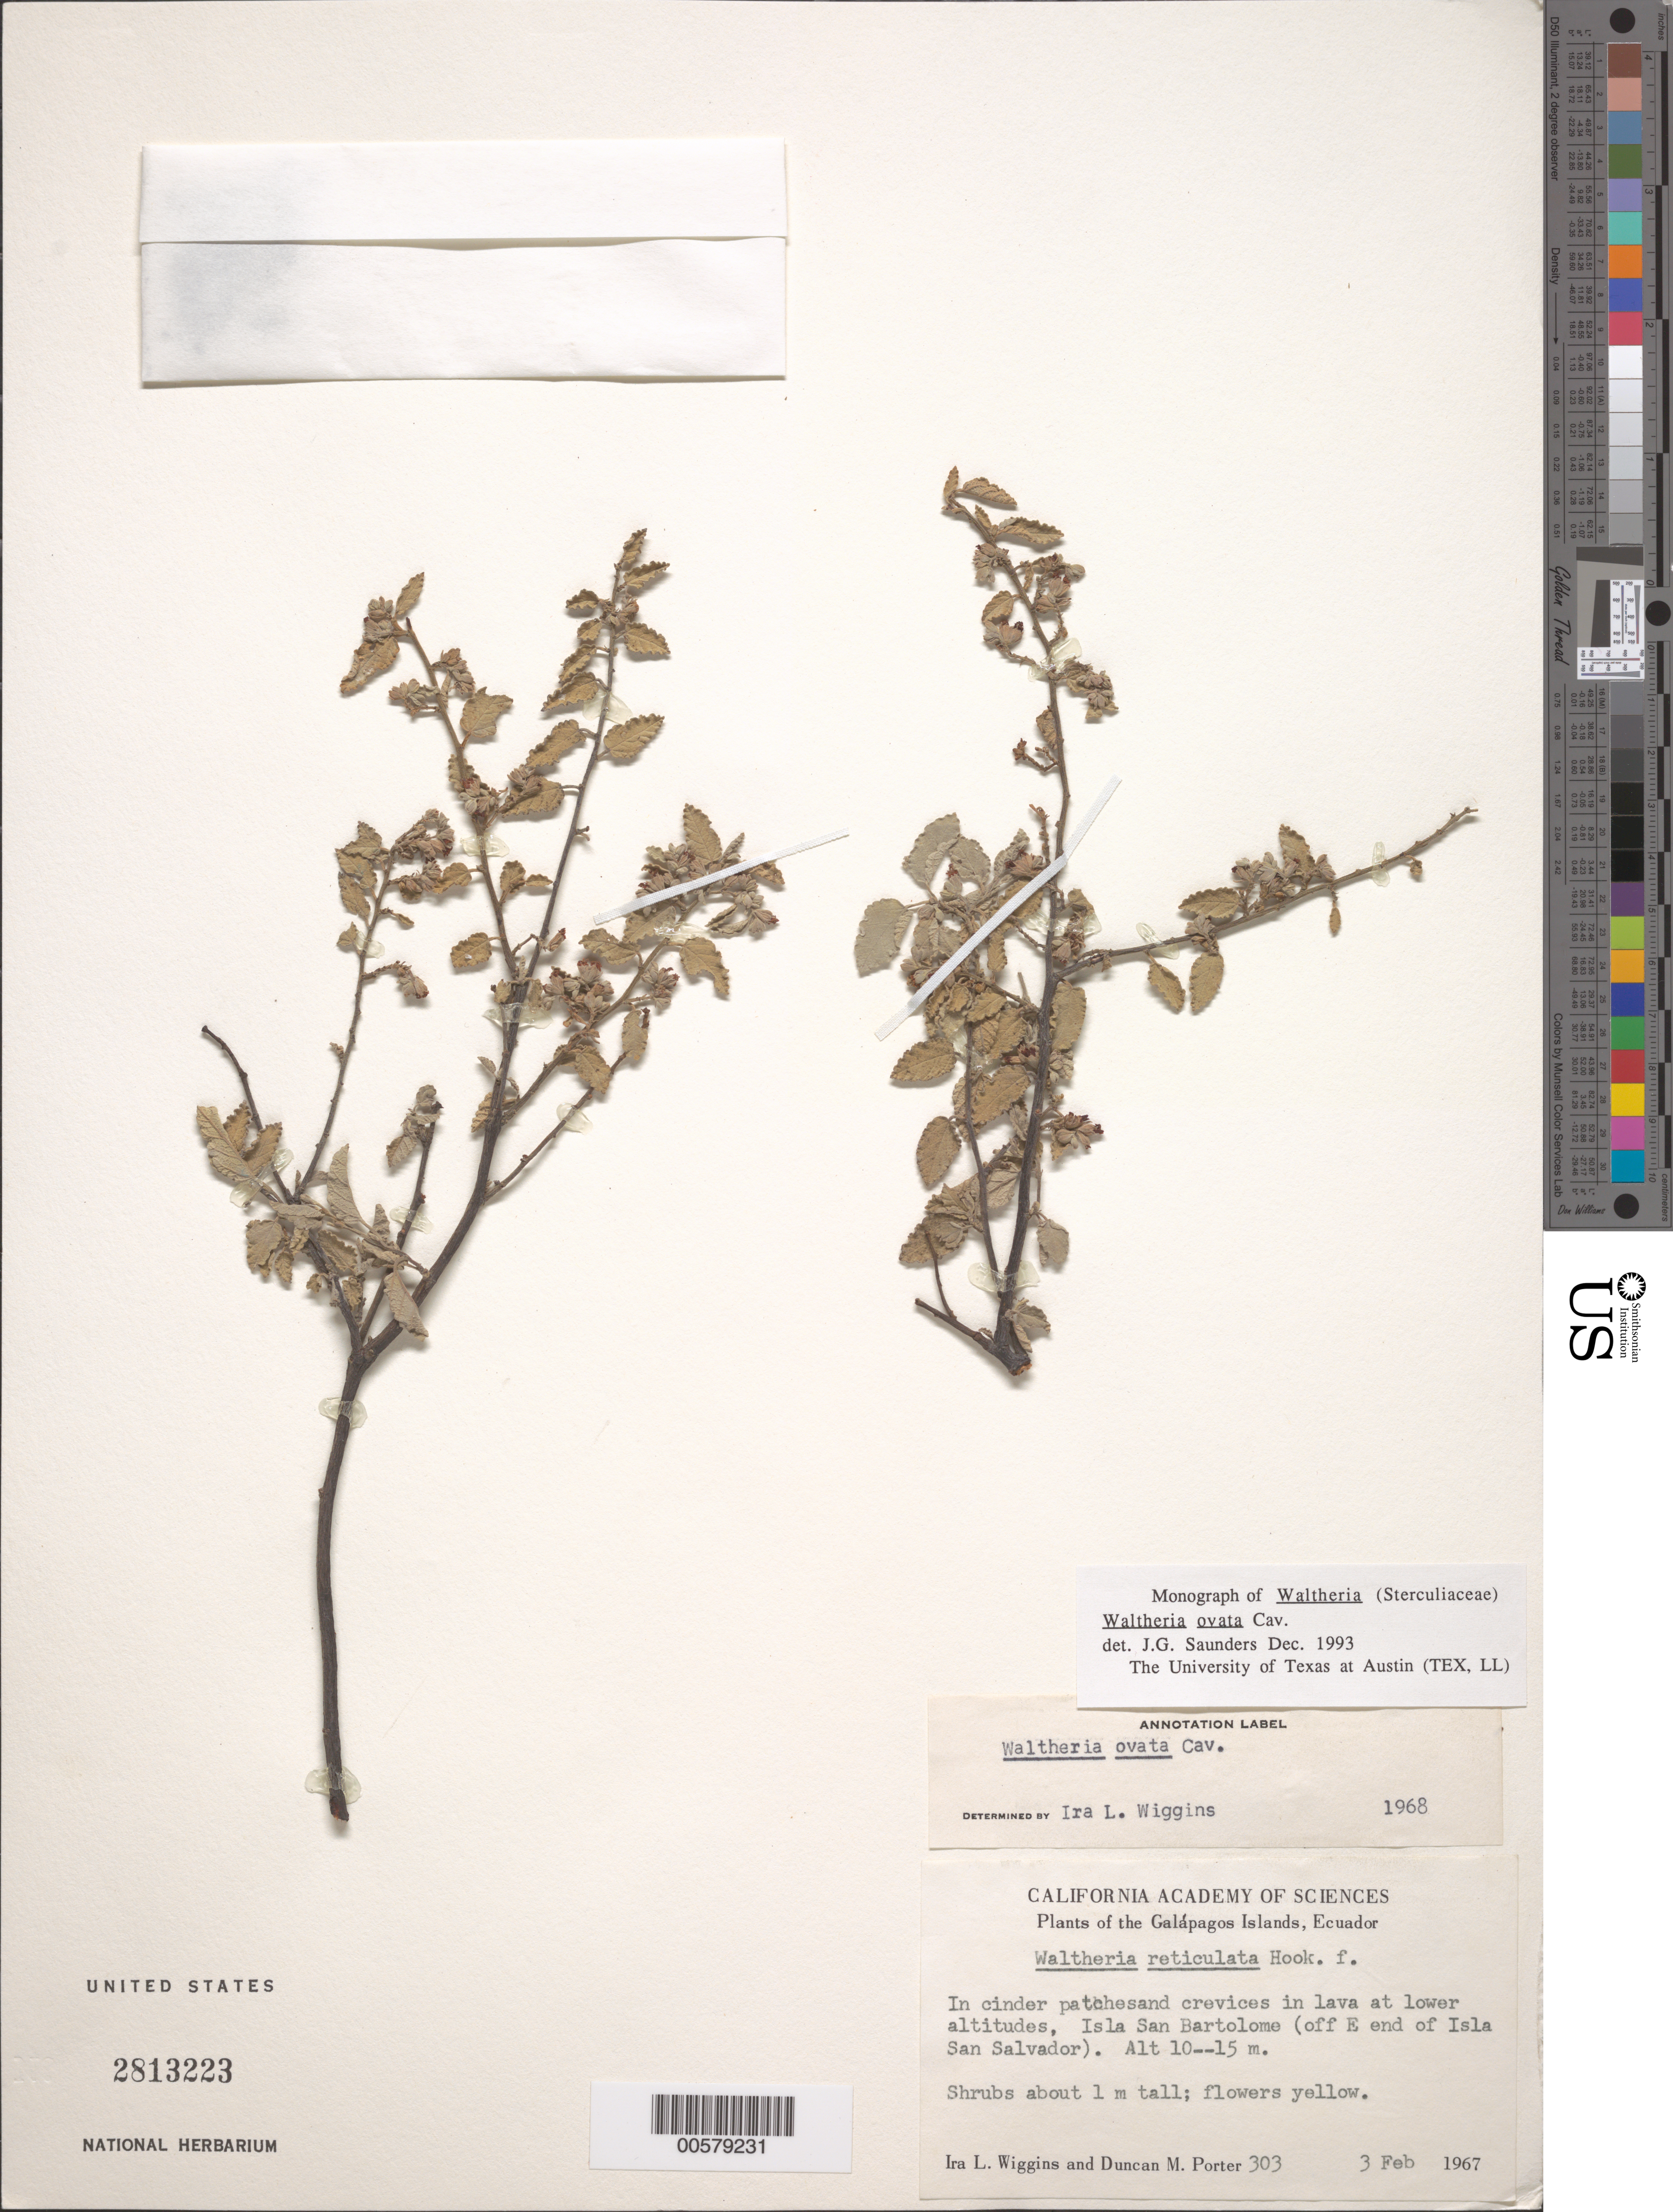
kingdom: Plantae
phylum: Tracheophyta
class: Magnoliopsida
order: Malvales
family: Malvaceae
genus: Waltheria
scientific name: Waltheria ovata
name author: Cav.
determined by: Saunders, J. G.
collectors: I. L. Wiggins & D. M. Porter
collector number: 303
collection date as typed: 03 Feb 1967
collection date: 1967-02-03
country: Ecuador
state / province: Colón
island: Bartolomé [Bartholomew]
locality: Off E end of Isla Salvador. [Isla San Bartolomé = Isla Bartolomé (Bartholomew I.)]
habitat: In cinder patchesand [sic] crevices in lava at lower altitudes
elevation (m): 10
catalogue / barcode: US 2813223